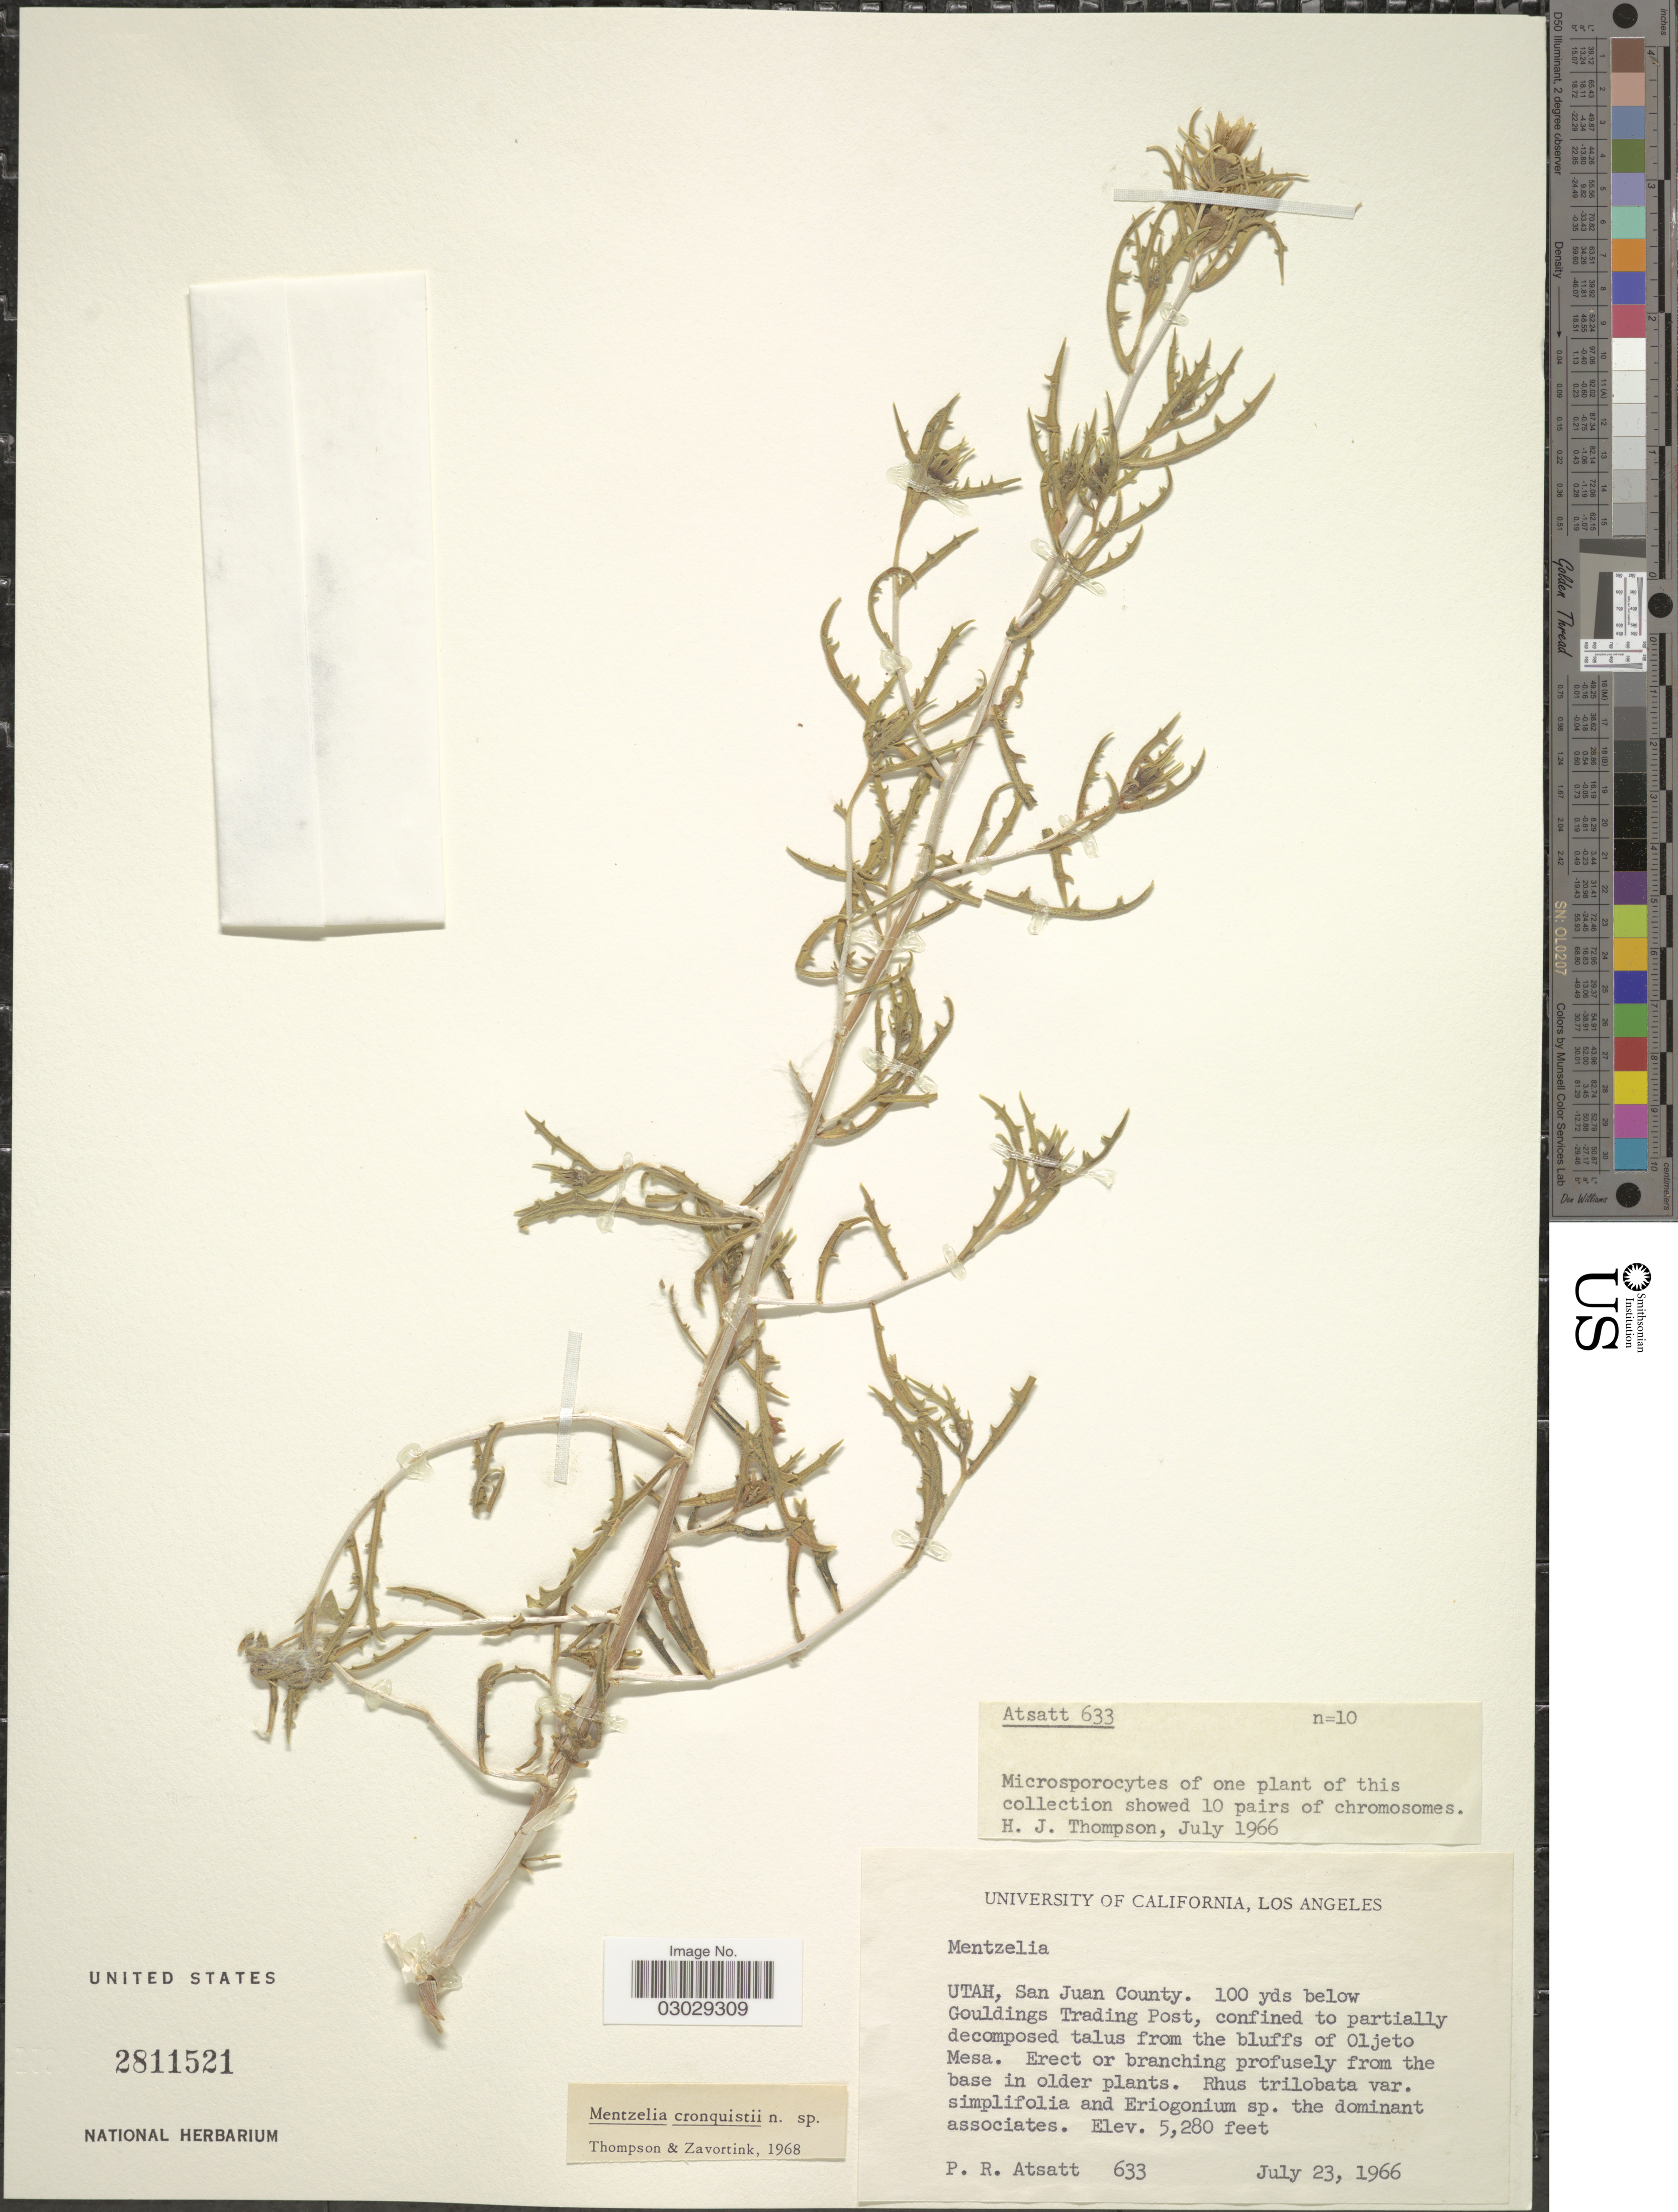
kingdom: Plantae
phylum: Tracheophyta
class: Magnoliopsida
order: Cornales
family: Loasaceae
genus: Mentzelia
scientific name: Mentzelia cronquistii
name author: H.J. Thomps. & Prigge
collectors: P. R. Atsatt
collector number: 633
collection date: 1966-07-23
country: United States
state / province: Utah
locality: San Juan County. 100 yds below Gouldings Trading Post, confined to partially decomposed talus from the bluffs of Oljeto Mesa.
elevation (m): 1609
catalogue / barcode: US 2811521